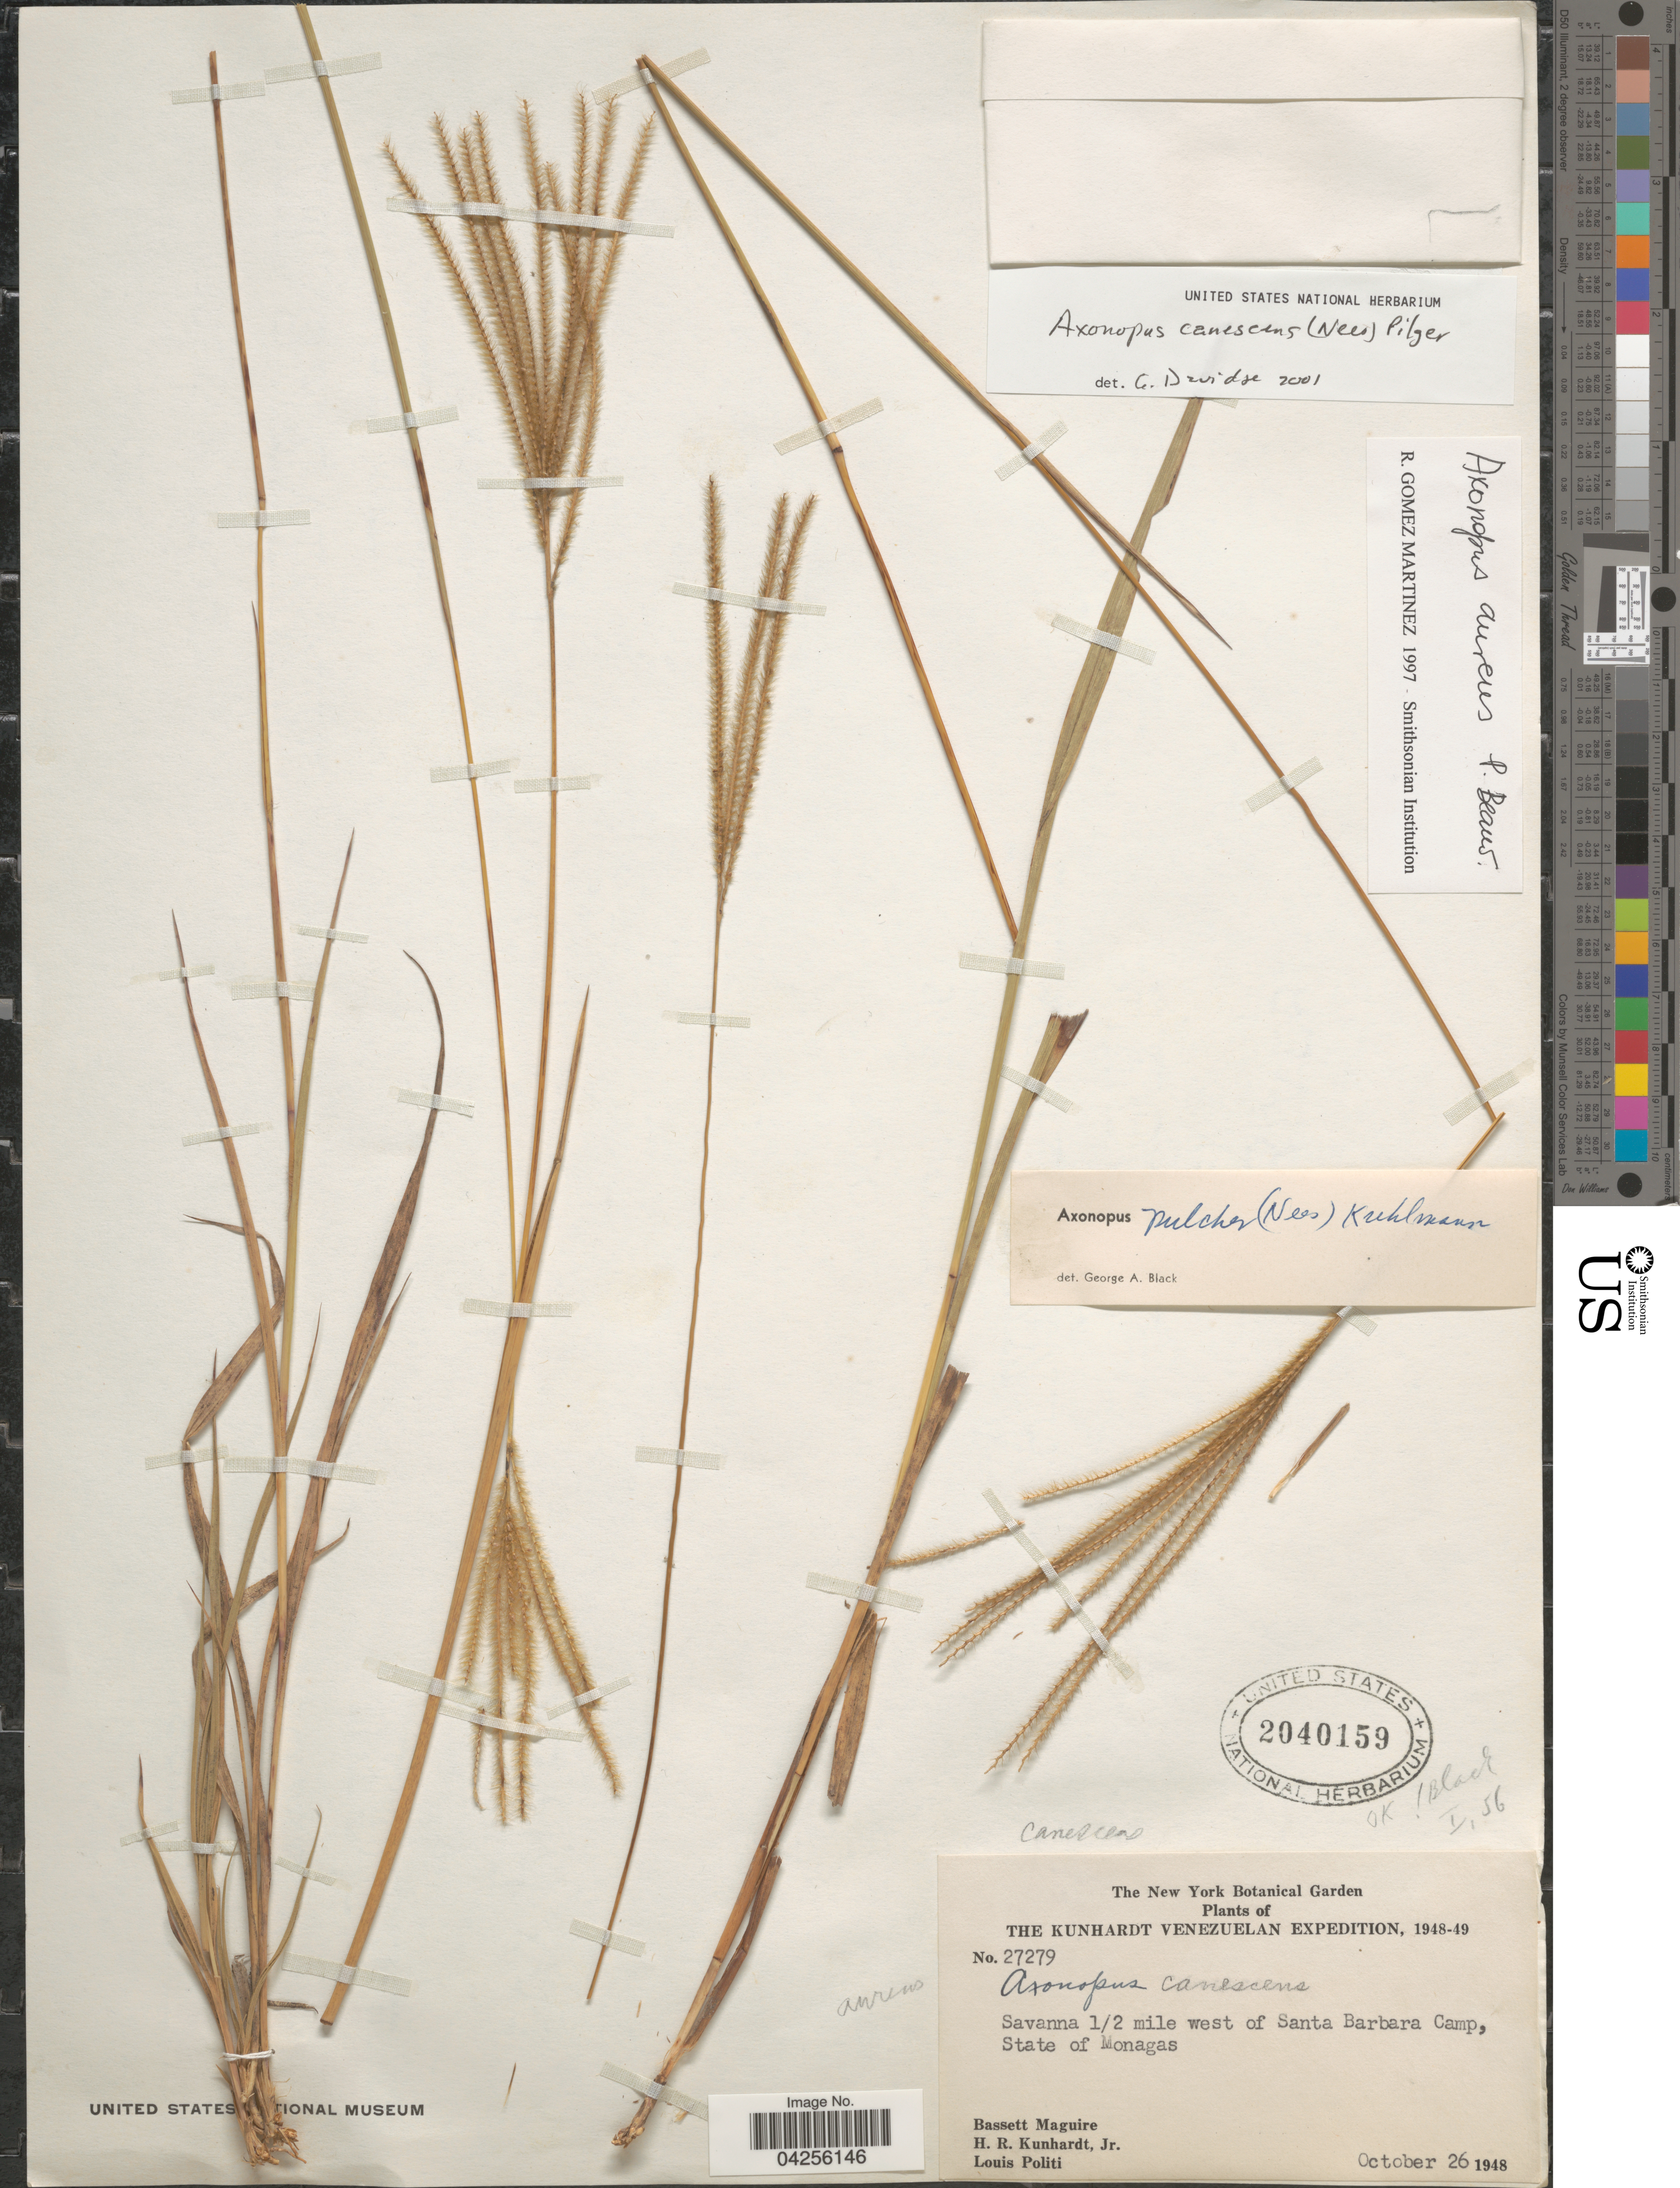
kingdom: Plantae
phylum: Tracheophyta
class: Liliopsida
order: Poales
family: Poaceae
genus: Axonopus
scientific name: Axonopus canescens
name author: (Nees ex Trin.) Pilg.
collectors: B. Maguire, H. Kunhardt & L. Politi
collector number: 27279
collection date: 1948-10-26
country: Venezuela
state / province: Monagas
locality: The Kunhardt Venezuelan Expedition, 1948-49. Savanna 1/2 mile west of Santa Barbara Camp.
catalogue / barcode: US 2040159